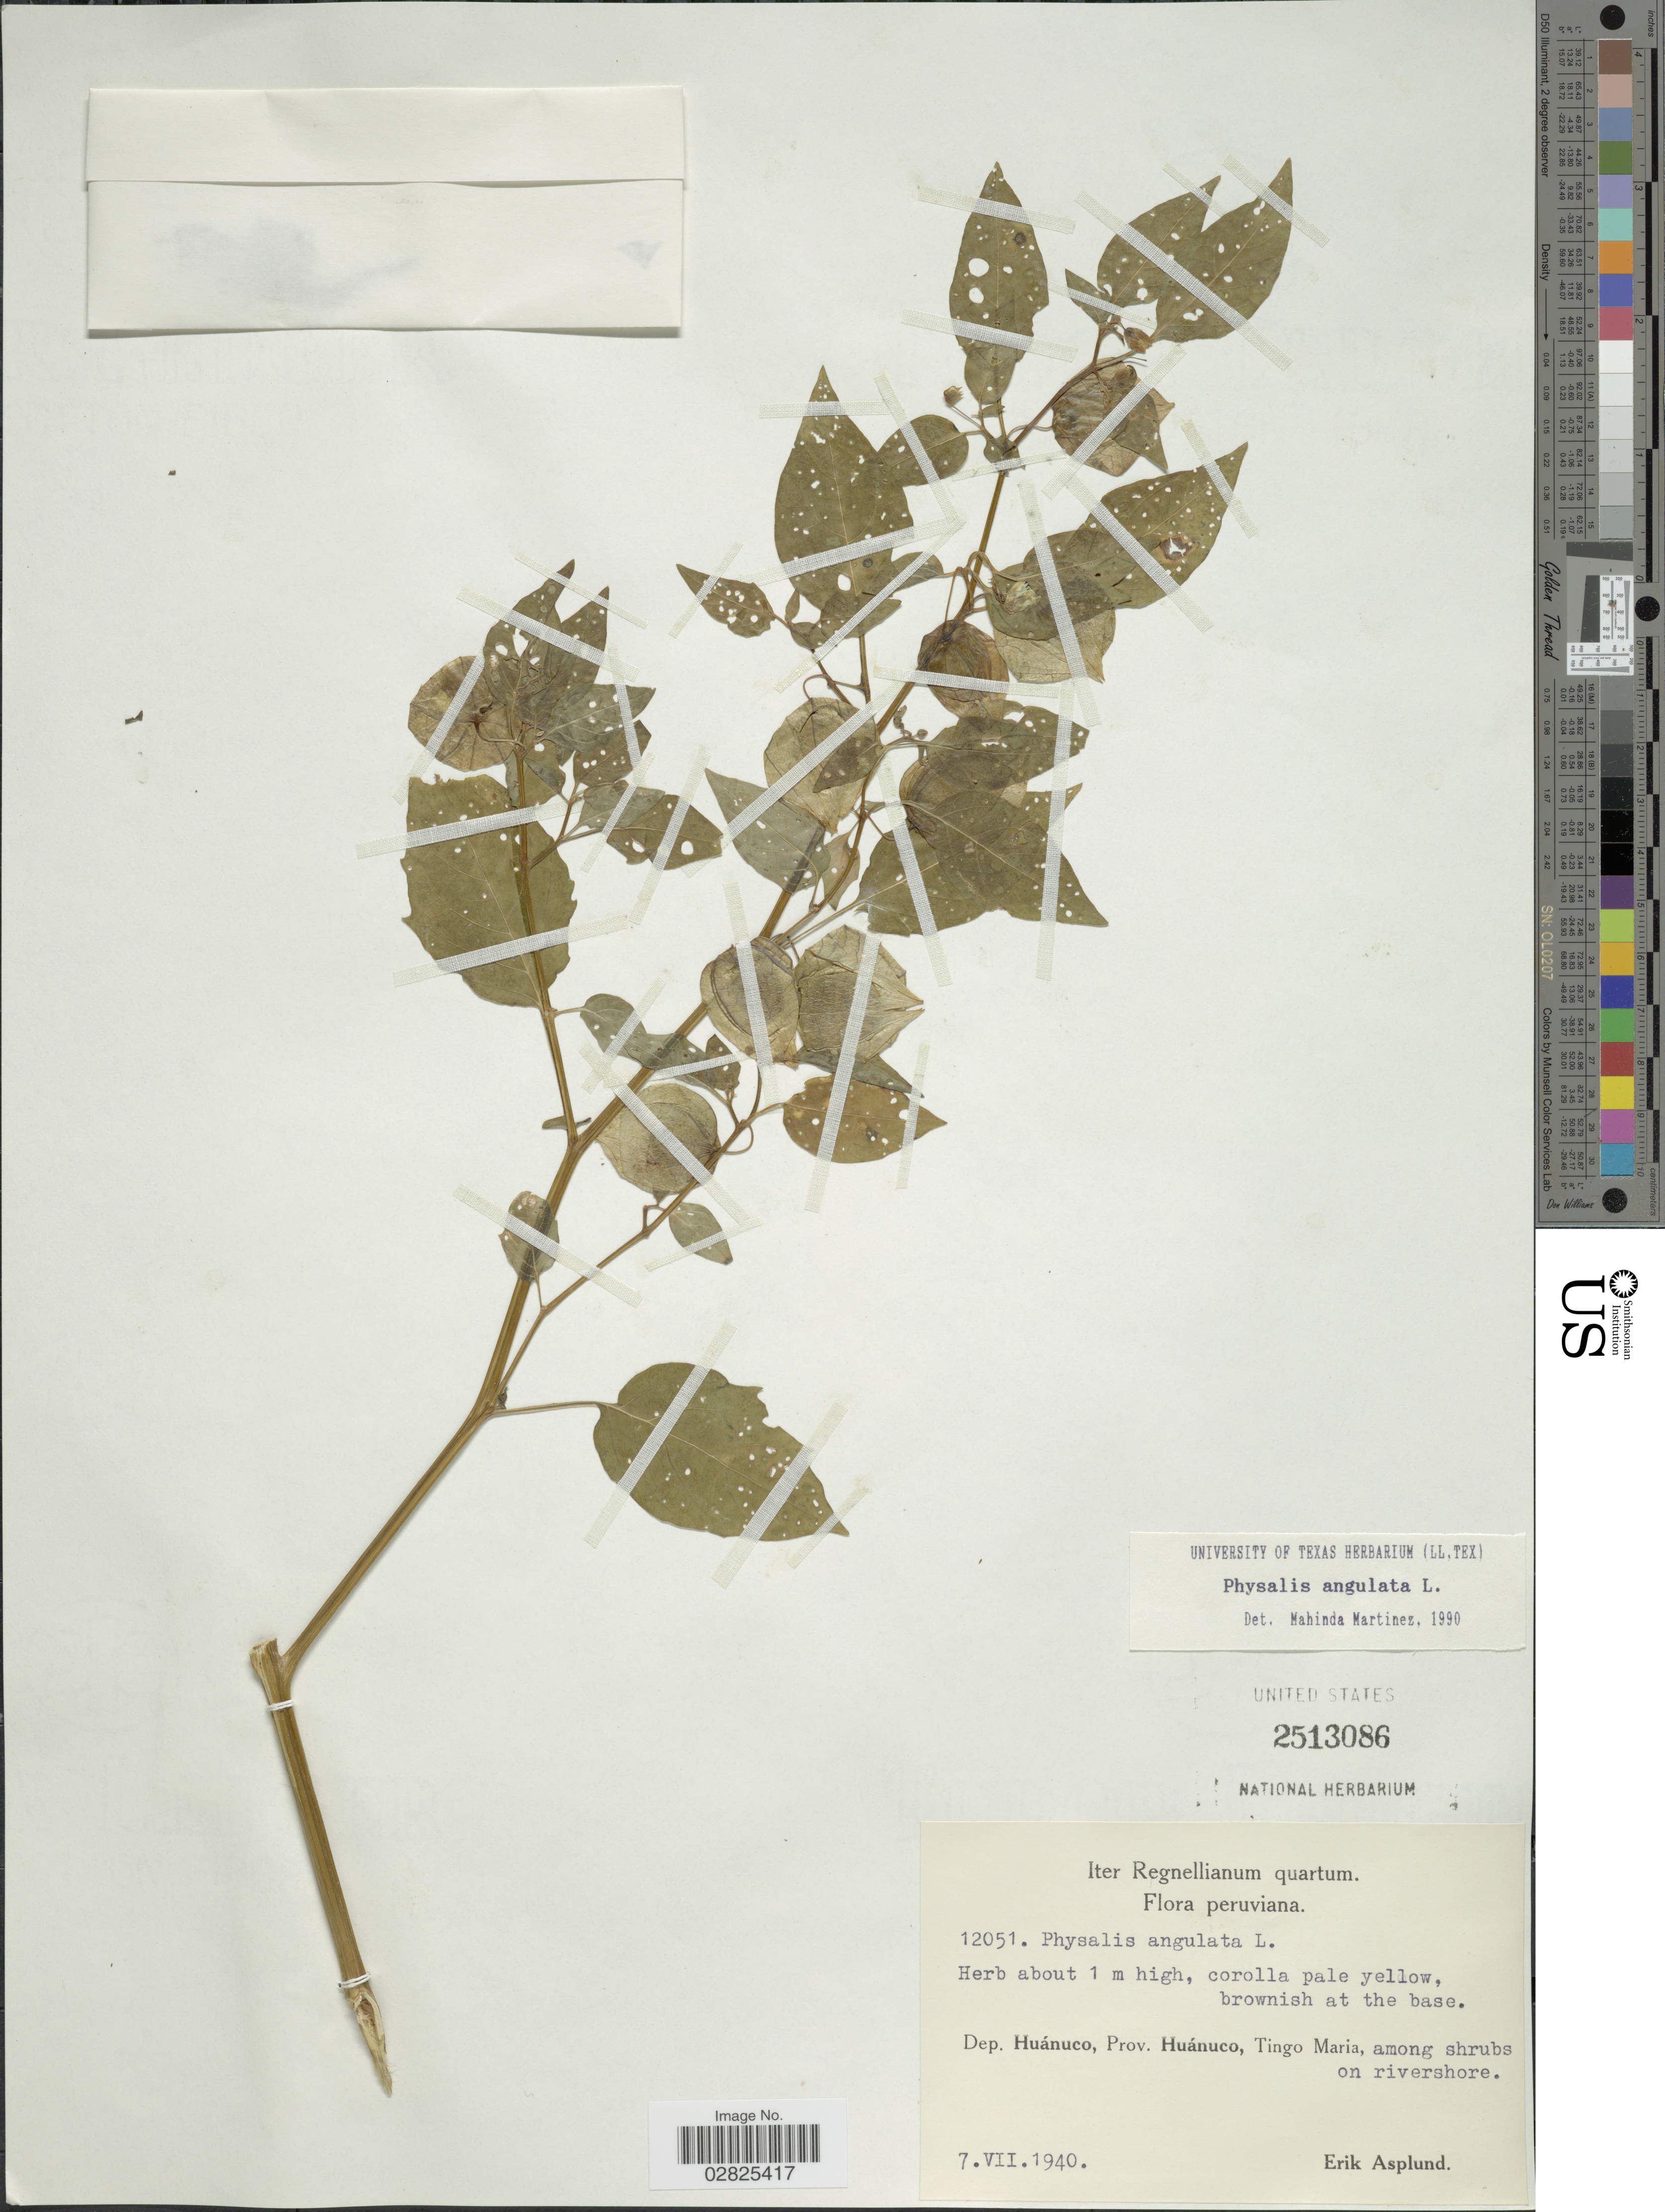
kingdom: Plantae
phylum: Tracheophyta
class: Magnoliopsida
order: Solanales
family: Solanaceae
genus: Physalis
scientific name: Physalis angulata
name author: L.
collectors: E. Asplund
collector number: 12051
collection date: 1940-07-07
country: Peru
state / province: Huánuco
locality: Dep. Huánuco, Prov. Huánuco, Tingo Maria.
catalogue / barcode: US 2513086